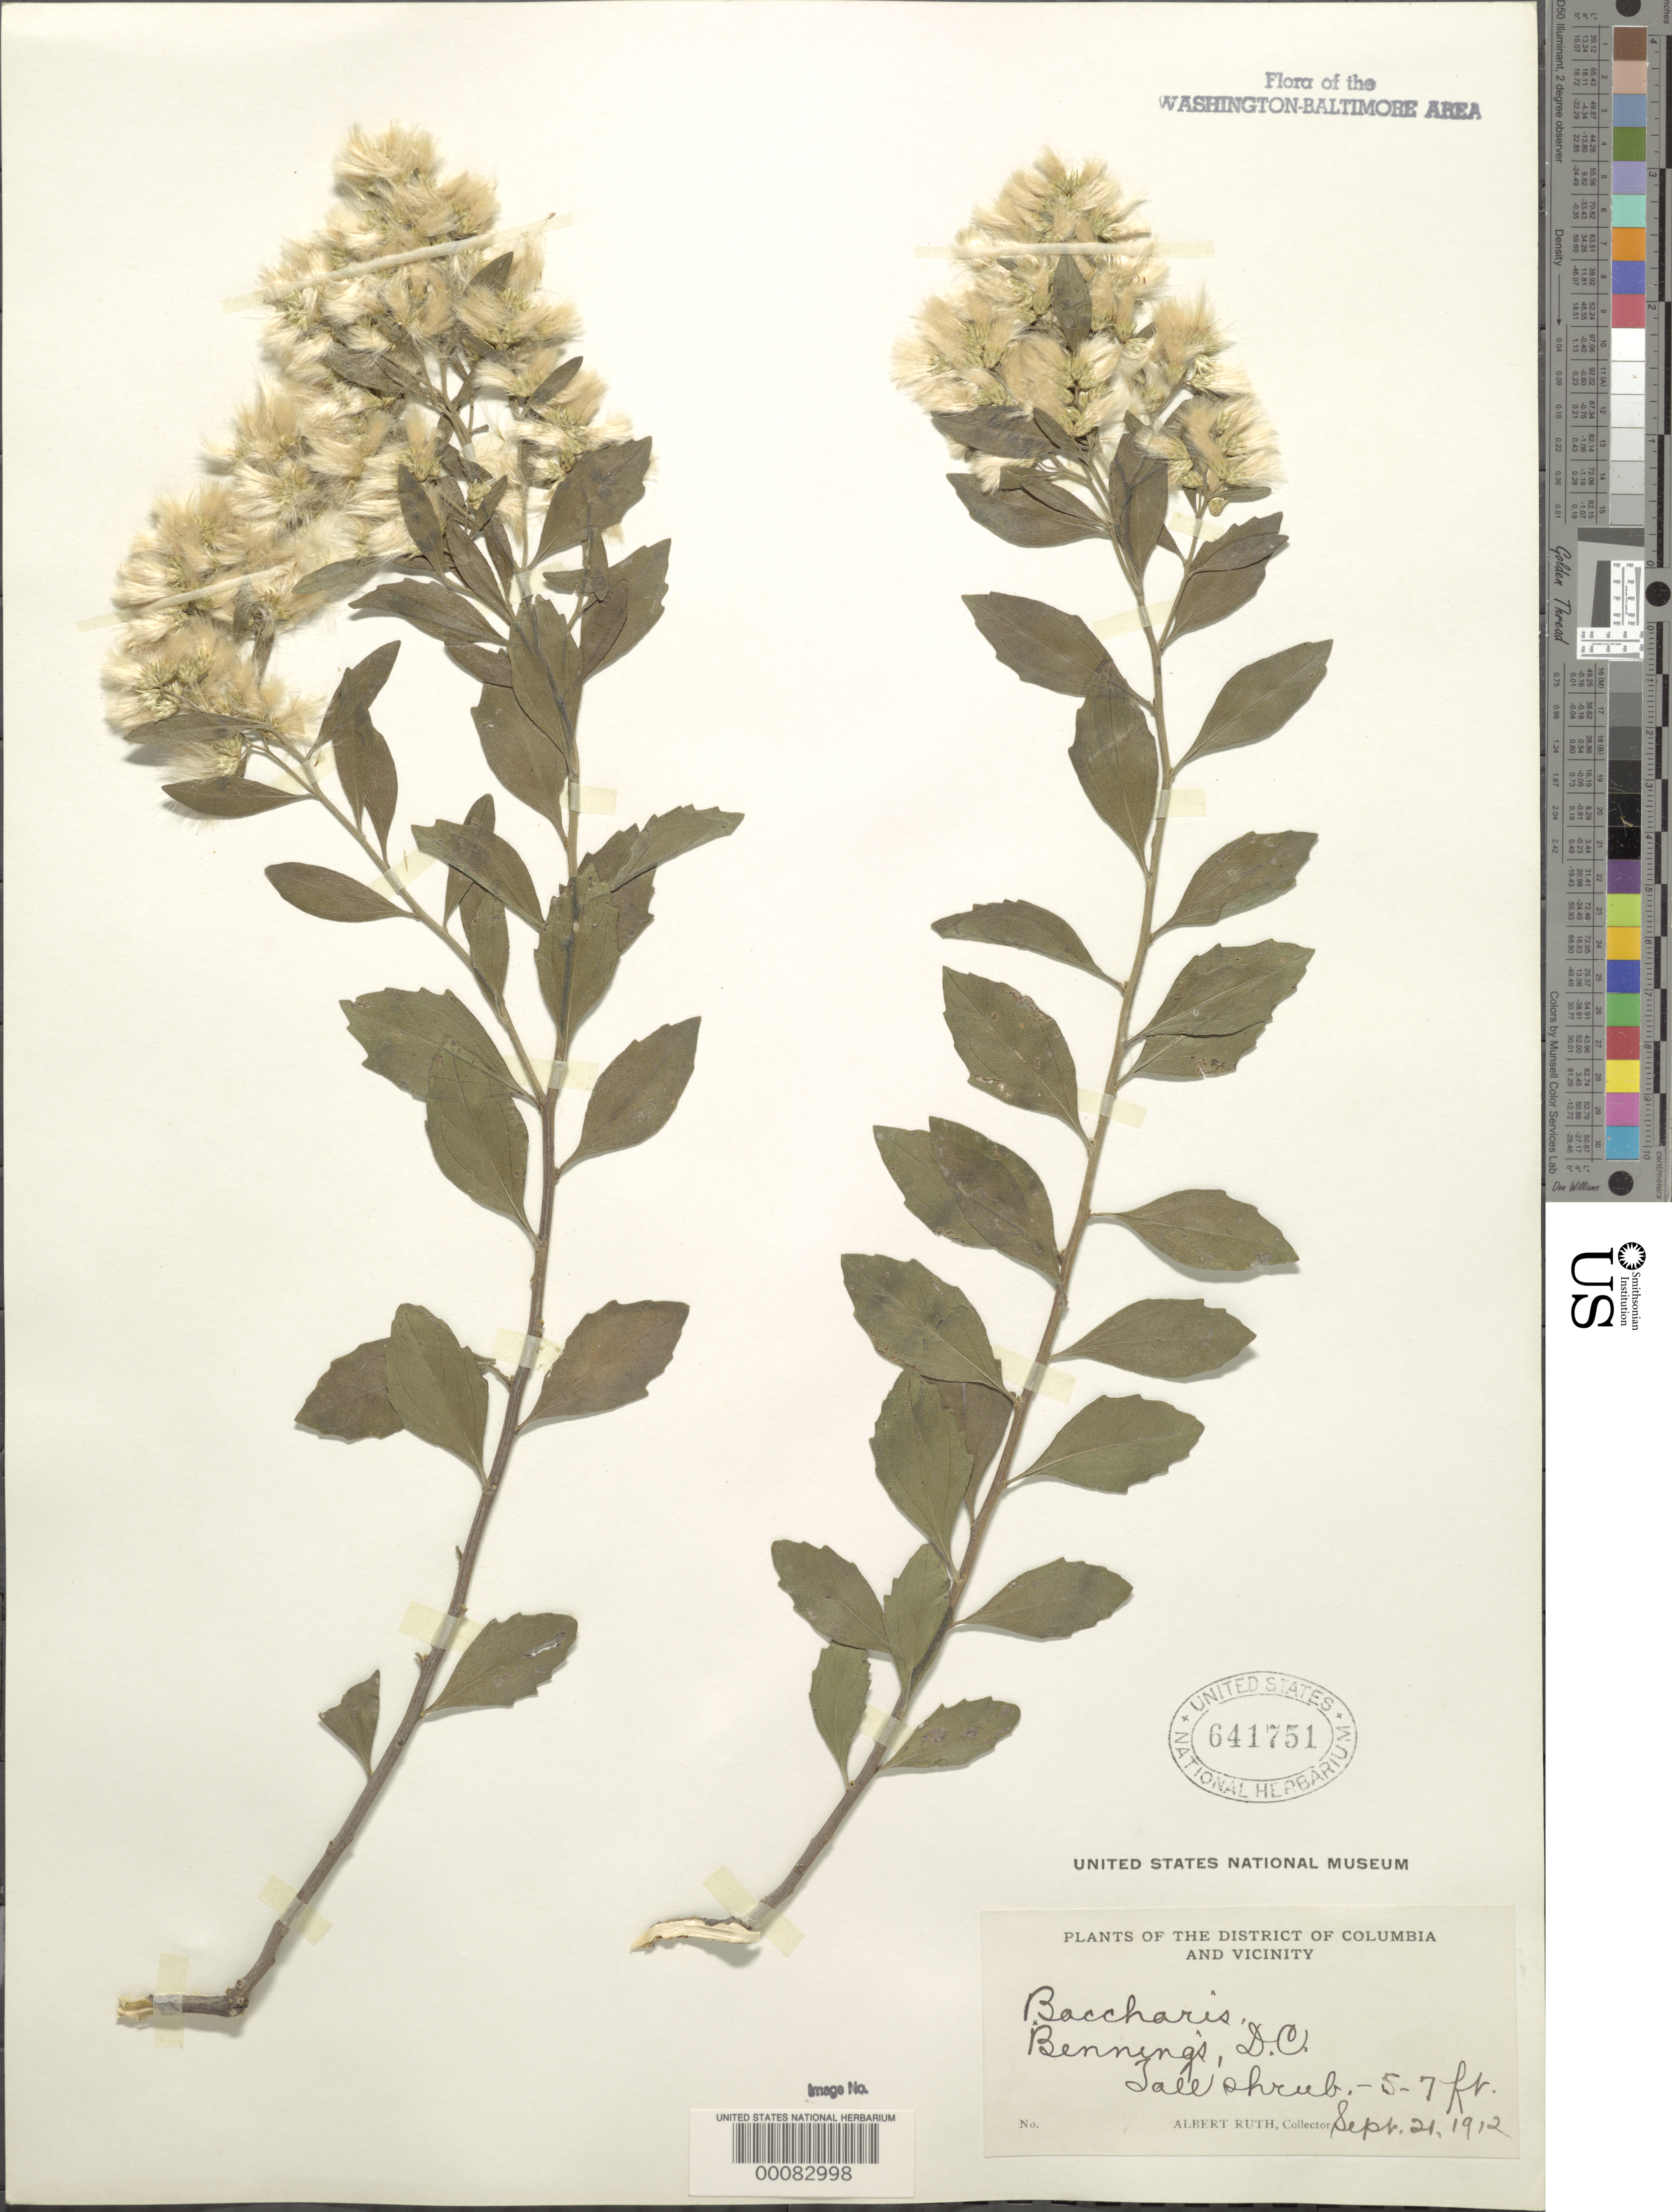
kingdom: Plantae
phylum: Tracheophyta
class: Magnoliopsida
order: Asterales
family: Asteraceae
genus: Baccharis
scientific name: Baccharis halimifolia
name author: L.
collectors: A. Ruth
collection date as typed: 21 Sep 1912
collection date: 1912-09-21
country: United States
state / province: District of Columbia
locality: Bennings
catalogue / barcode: US 641751